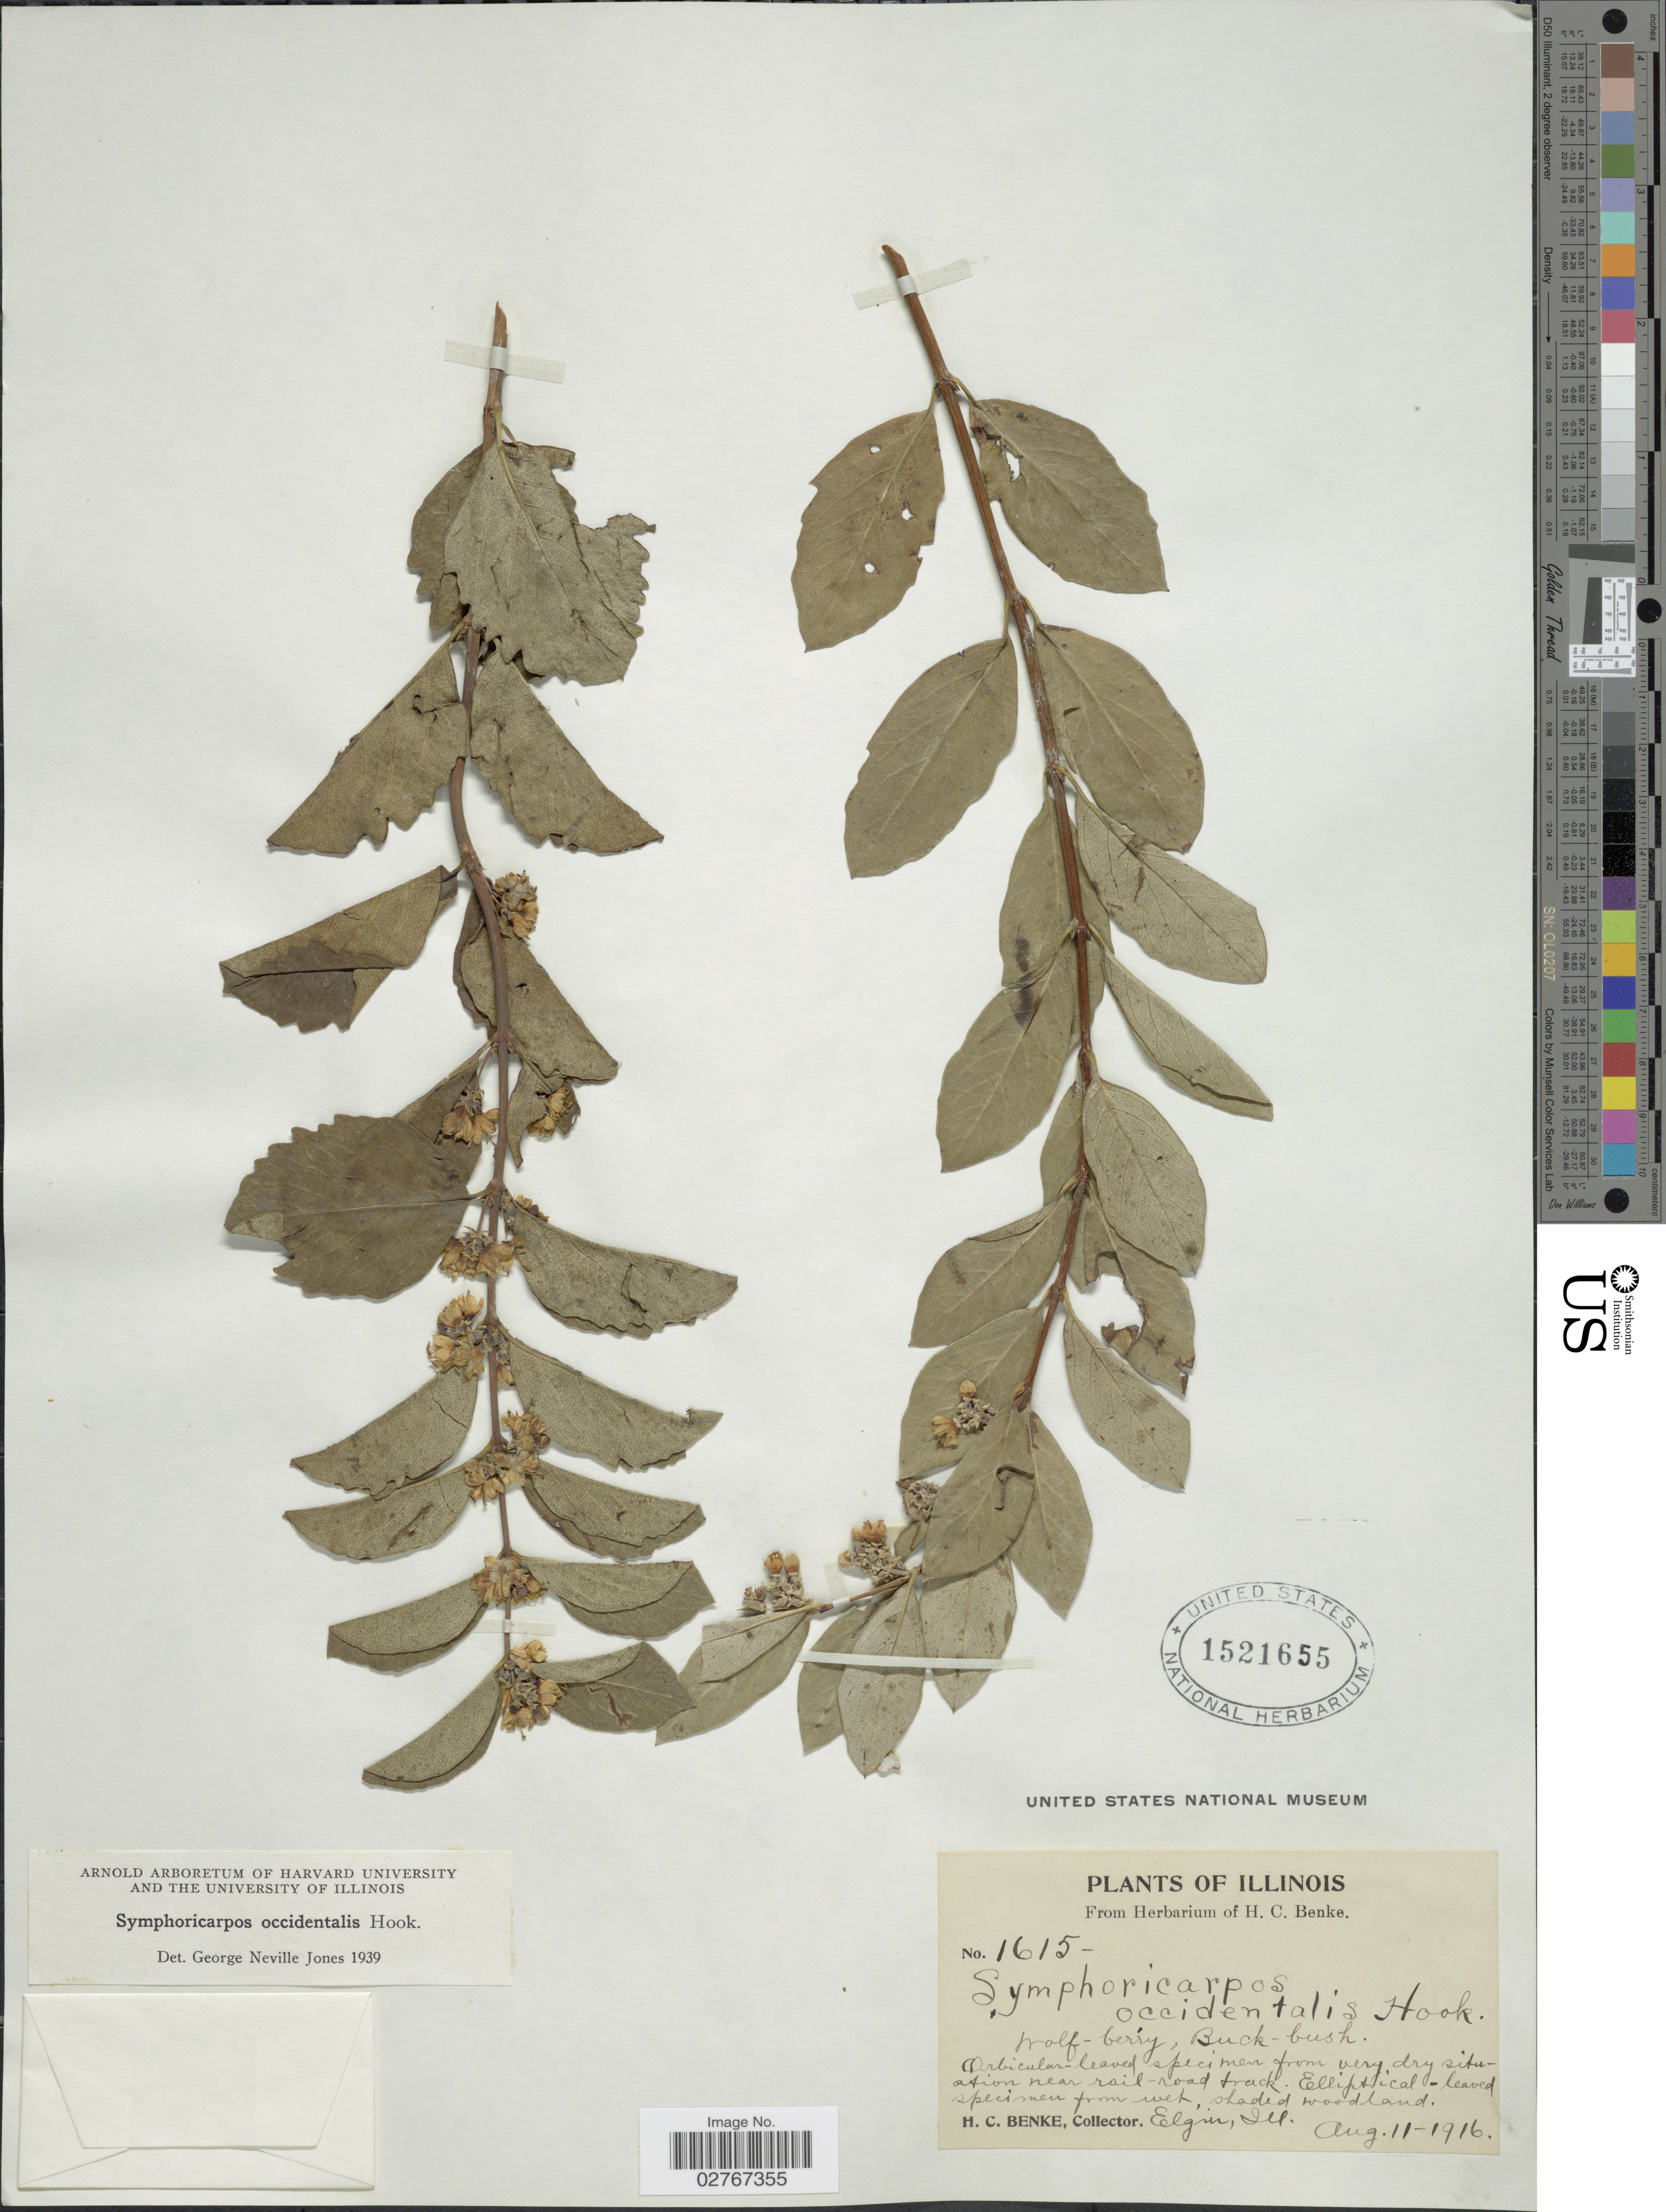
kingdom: Plantae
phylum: Tracheophyta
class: Magnoliopsida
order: Dipsacales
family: Caprifoliaceae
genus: Symphoricarpos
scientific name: Symphoricarpos occidentalis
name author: (R. Br.) Hook.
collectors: H. Benke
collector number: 1615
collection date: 1916-08-11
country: United States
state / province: Illinois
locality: Elgin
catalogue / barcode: US 1521655